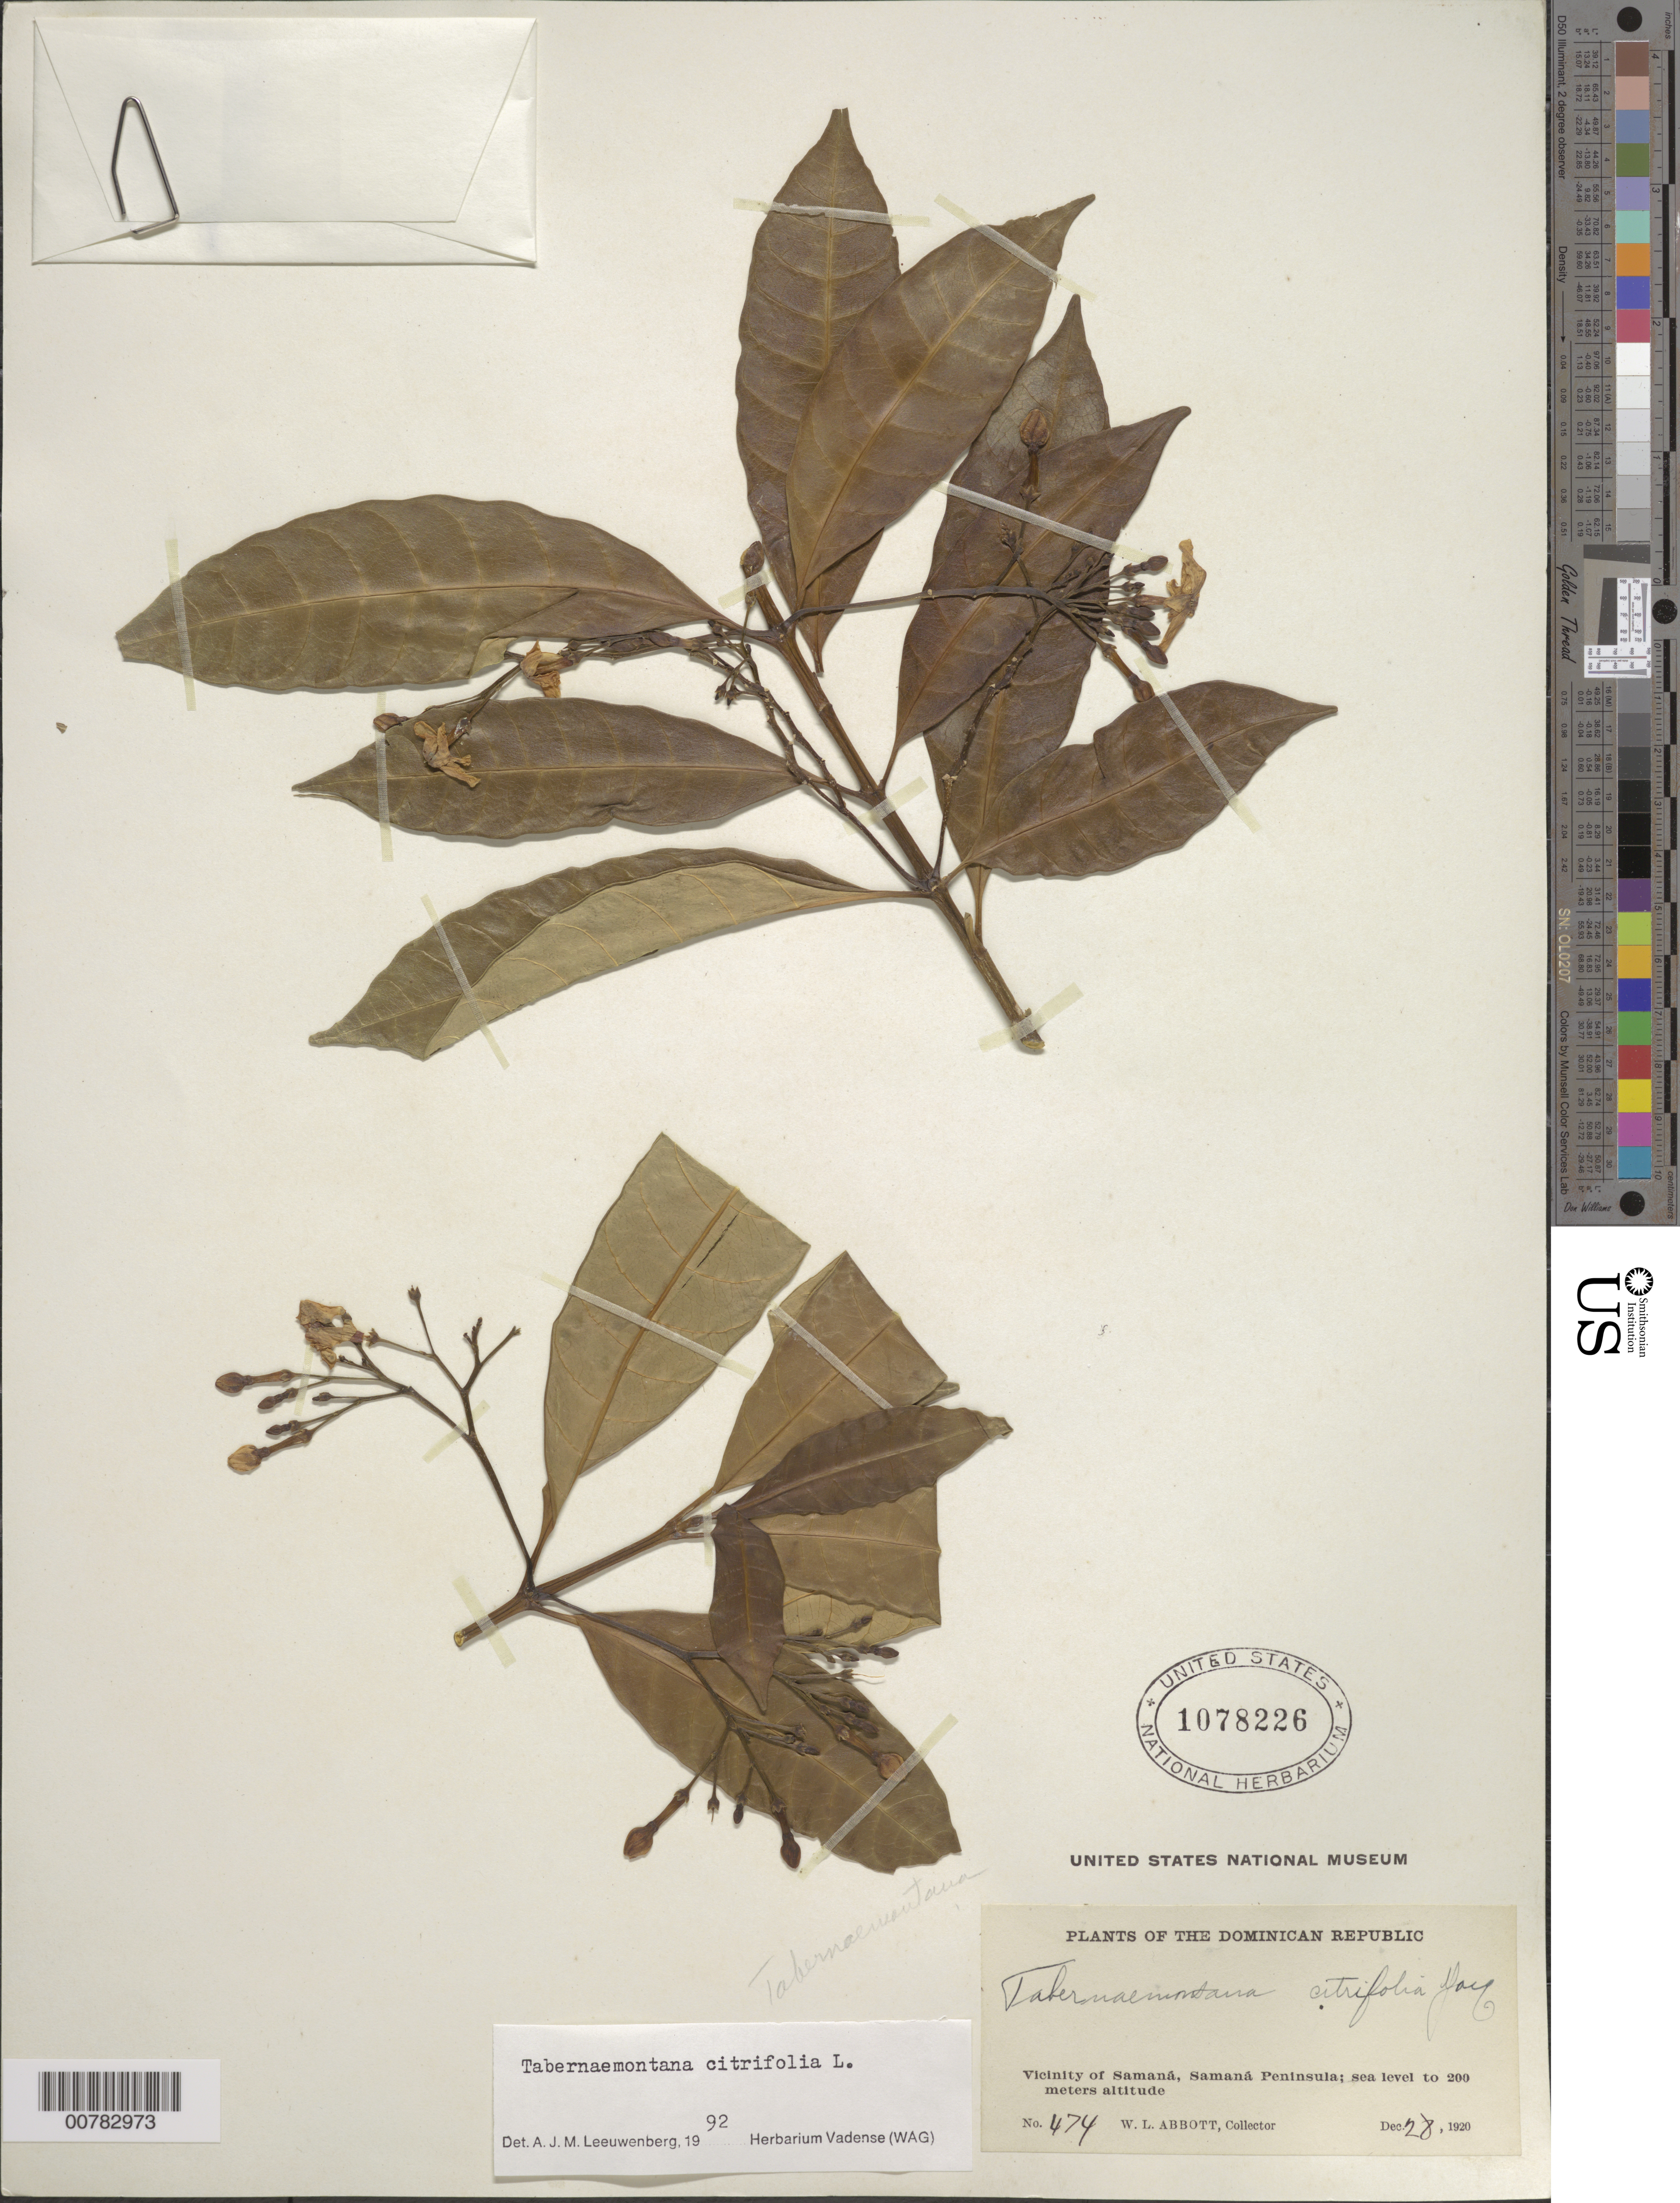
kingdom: Plantae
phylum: Tracheophyta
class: Magnoliopsida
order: Gentianales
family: Apocynaceae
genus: Tabernaemontana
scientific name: Tabernaemontana citrifolia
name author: L.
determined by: Leeuwenberg, A. J. M.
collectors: W. L. Abbott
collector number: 474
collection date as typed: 28 Dec 1920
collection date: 1920-12-28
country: Dominican Republic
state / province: Samana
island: Hispaniola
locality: Samaná Peninsula, Vicinity of Samaná.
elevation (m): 0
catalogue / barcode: US 1078226